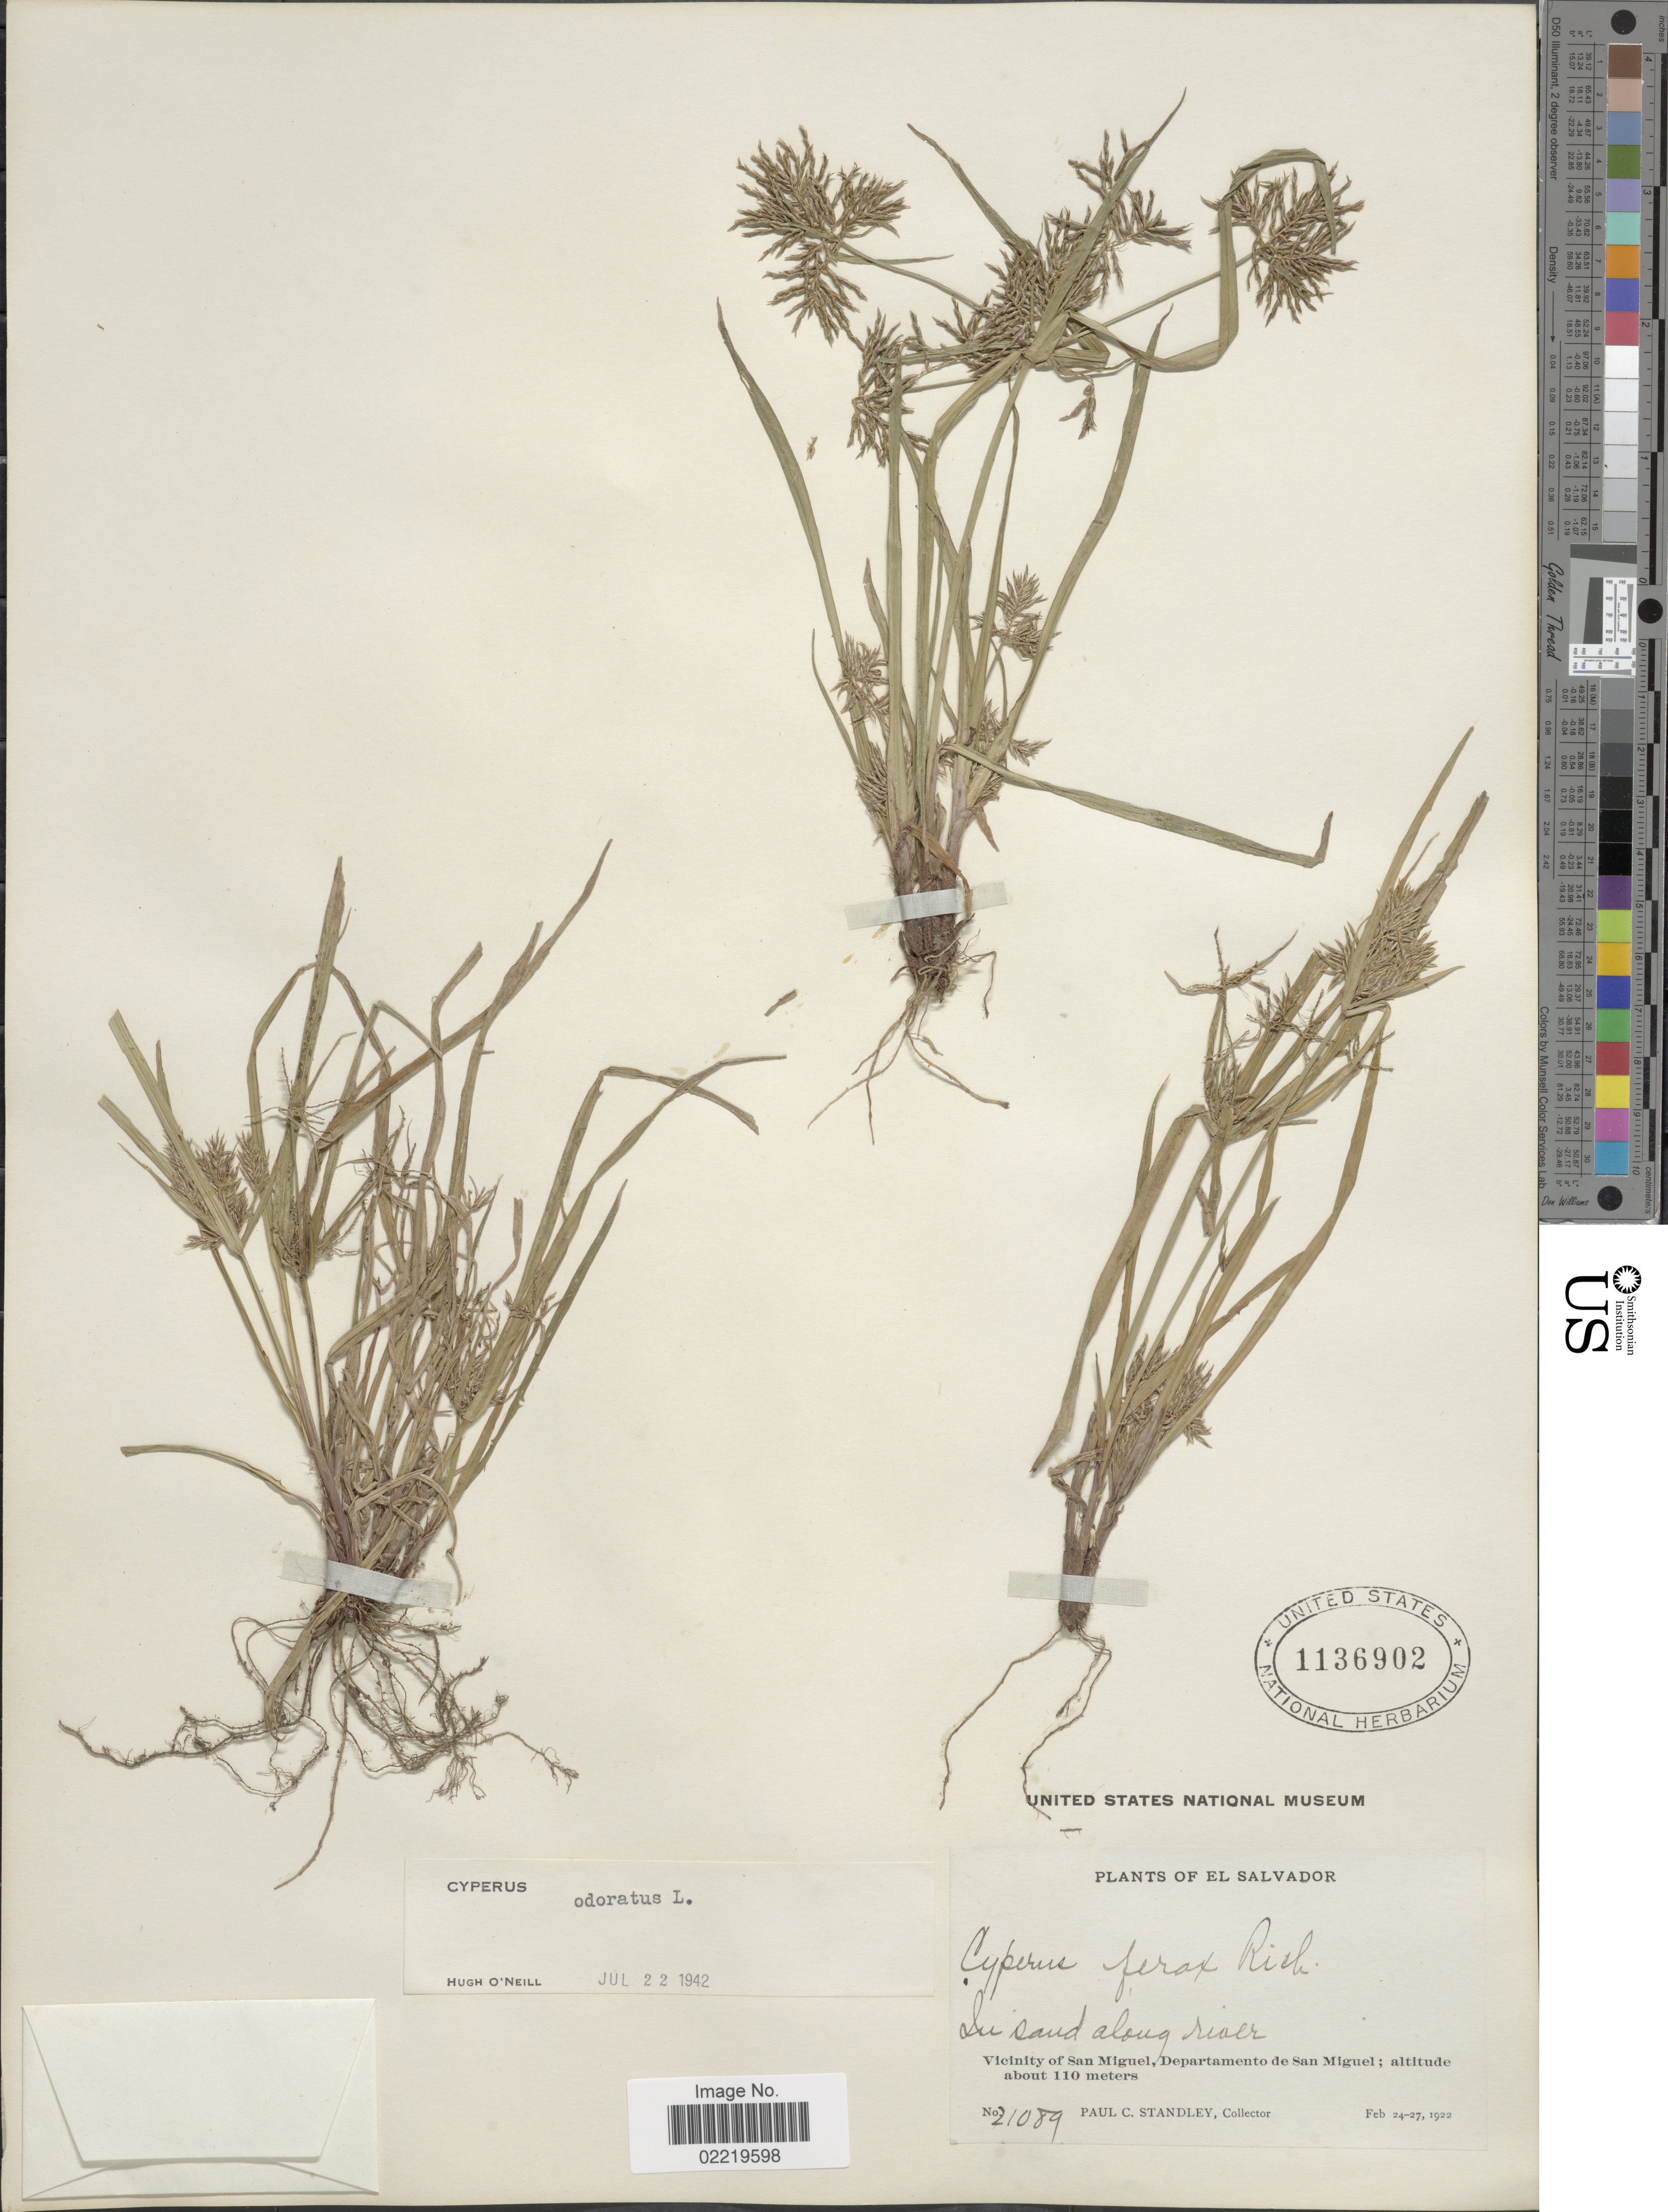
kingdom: Plantae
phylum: Tracheophyta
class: Liliopsida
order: Poales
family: Cyperaceae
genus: Cyperus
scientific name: Cyperus odoratus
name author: L.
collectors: P. C. Standley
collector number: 21089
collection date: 1922-02-24/1922-02-27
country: El Salvador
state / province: San Miguel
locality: In sand along river, Vicinity of San Miguel.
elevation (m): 110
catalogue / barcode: US 1136902